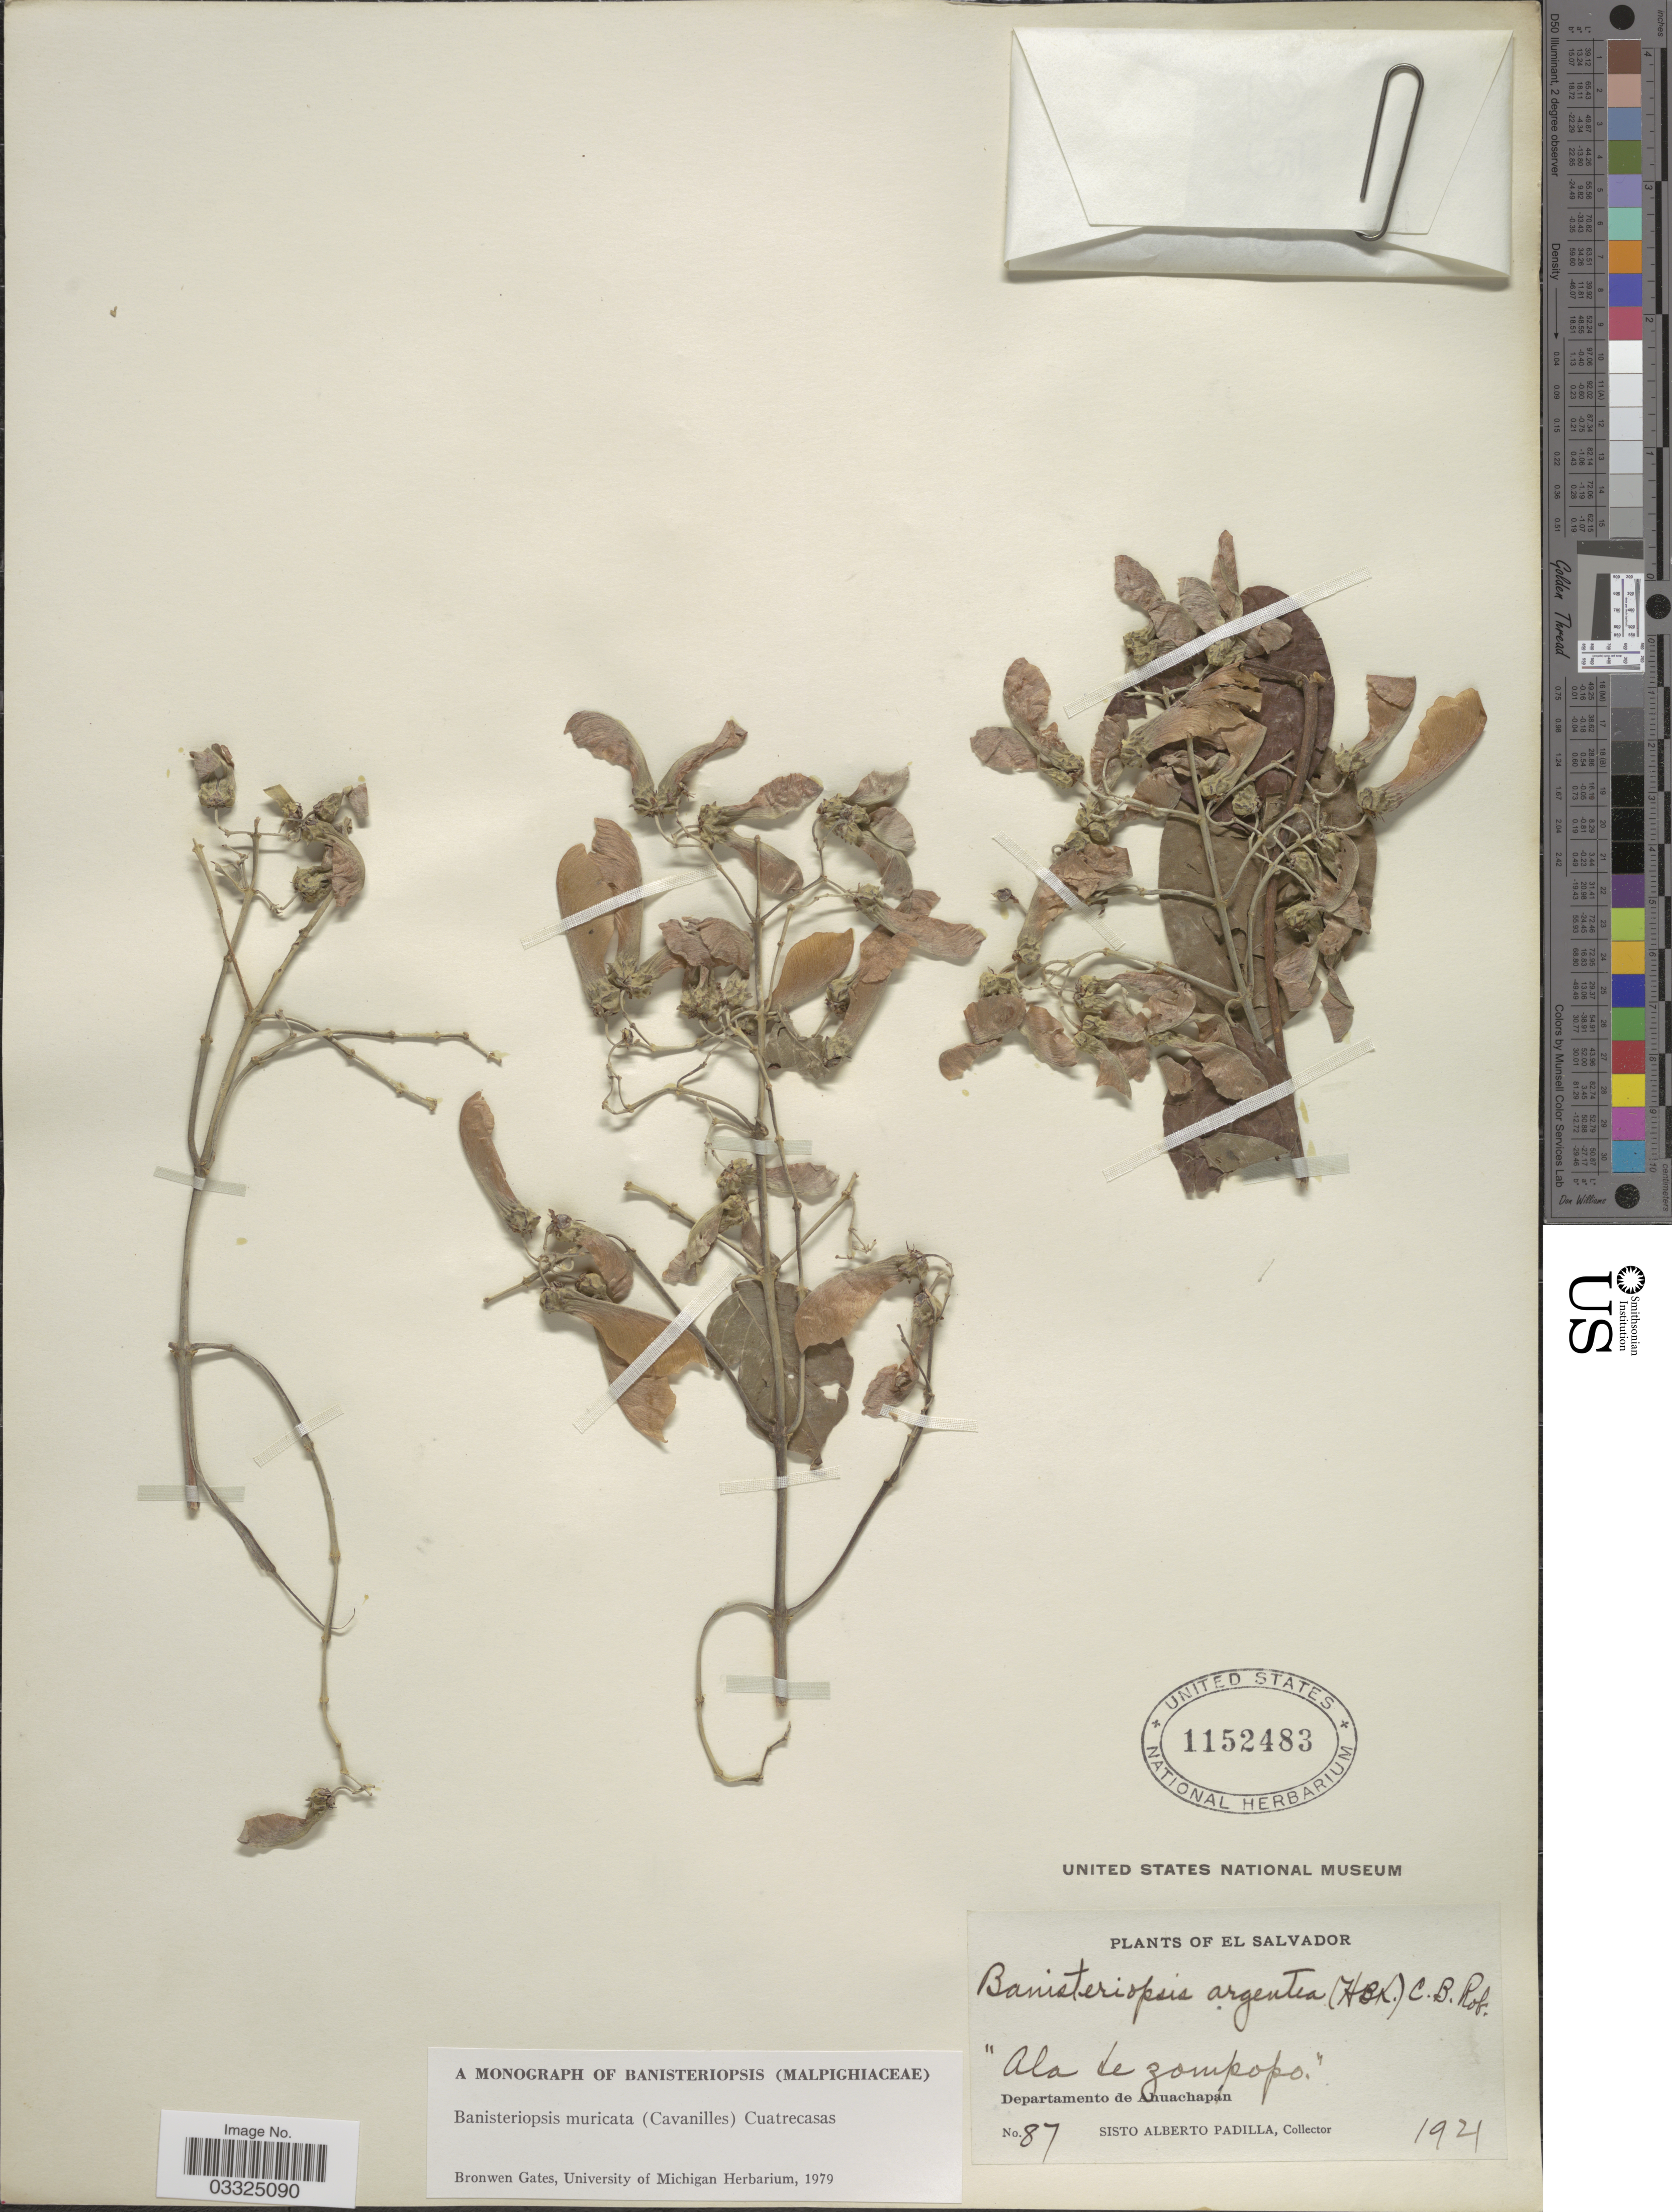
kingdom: Plantae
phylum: Tracheophyta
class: Magnoliopsida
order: Malpighiales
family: Malpighiaceae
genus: Banisteriopsis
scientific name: Banisteriopsis muricata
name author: (Cav.) Cuatrec.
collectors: S. A. Padilla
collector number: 87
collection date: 1921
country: El Salvador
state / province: Ahuachapan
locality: Departamento de Ahuachapán.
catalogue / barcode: US 1152483